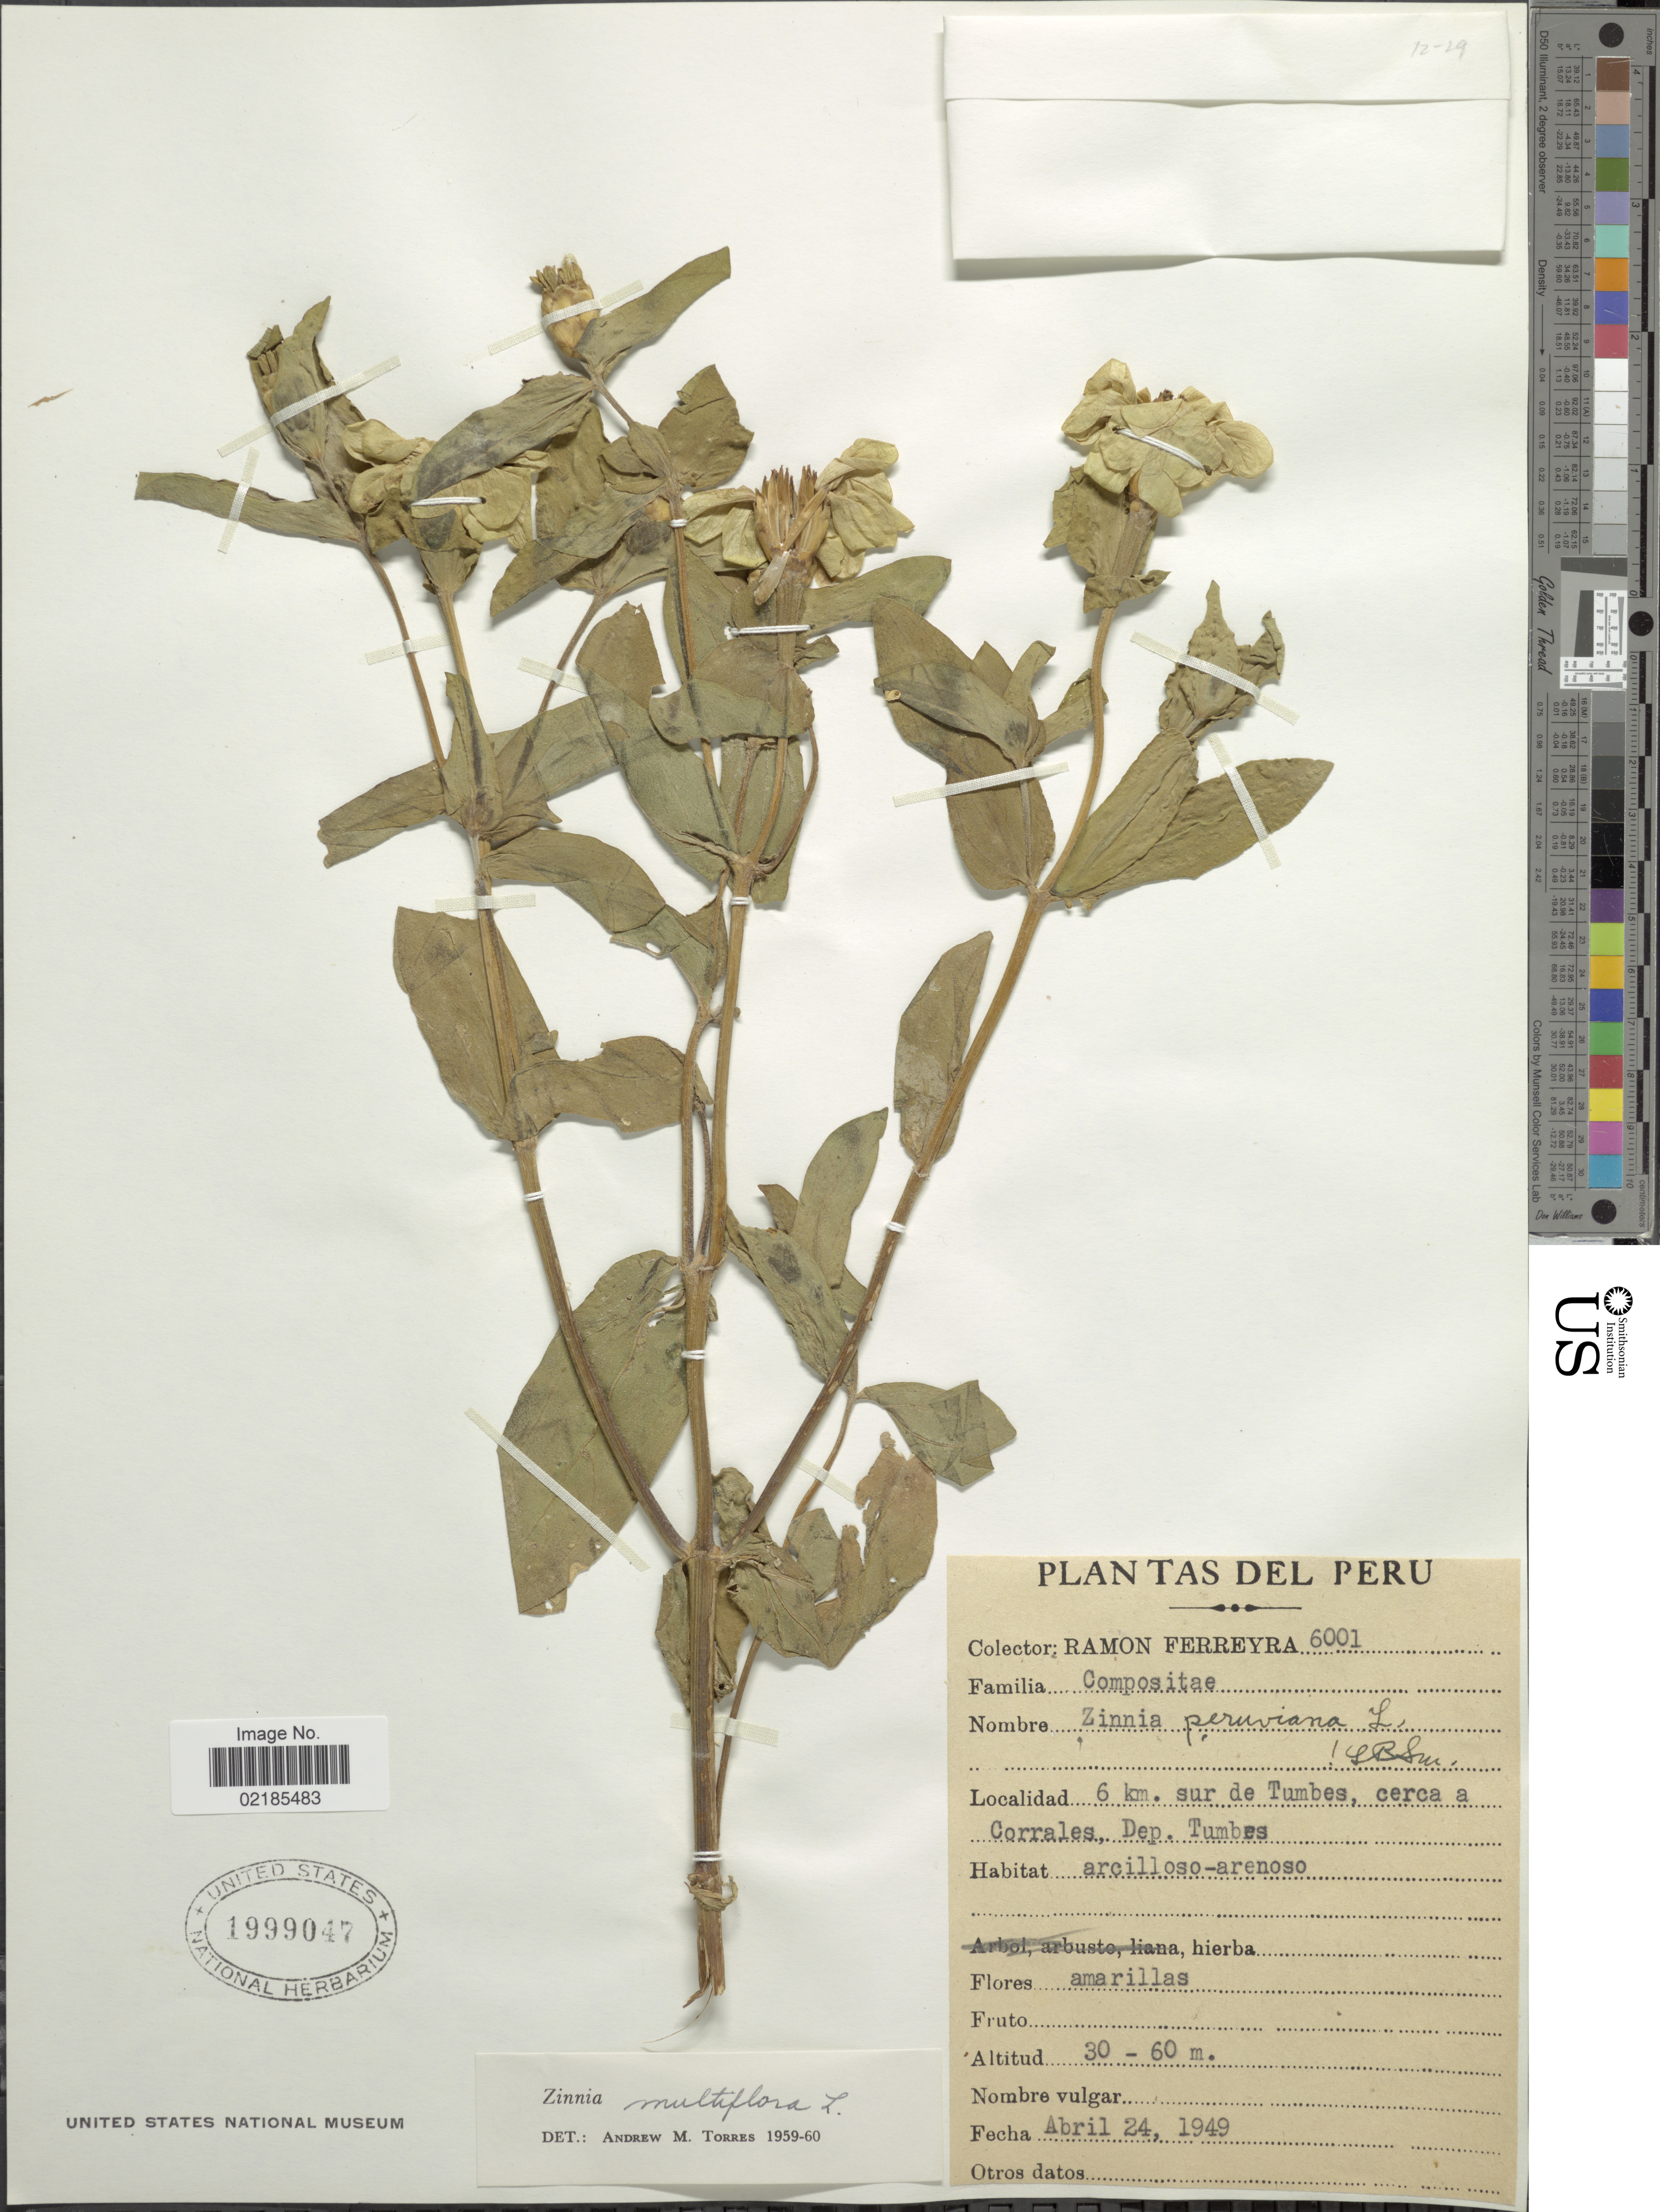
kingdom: Plantae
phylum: Tracheophyta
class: Magnoliopsida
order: Asterales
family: Asteraceae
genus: Zinnia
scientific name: Zinnia multiflora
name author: L.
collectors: R. A. Ferreyra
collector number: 6001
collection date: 1949-04-24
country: Peru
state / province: Tumbes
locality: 6 km sur de Tumbes, cerca a Corrales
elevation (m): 30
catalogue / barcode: US 1999047